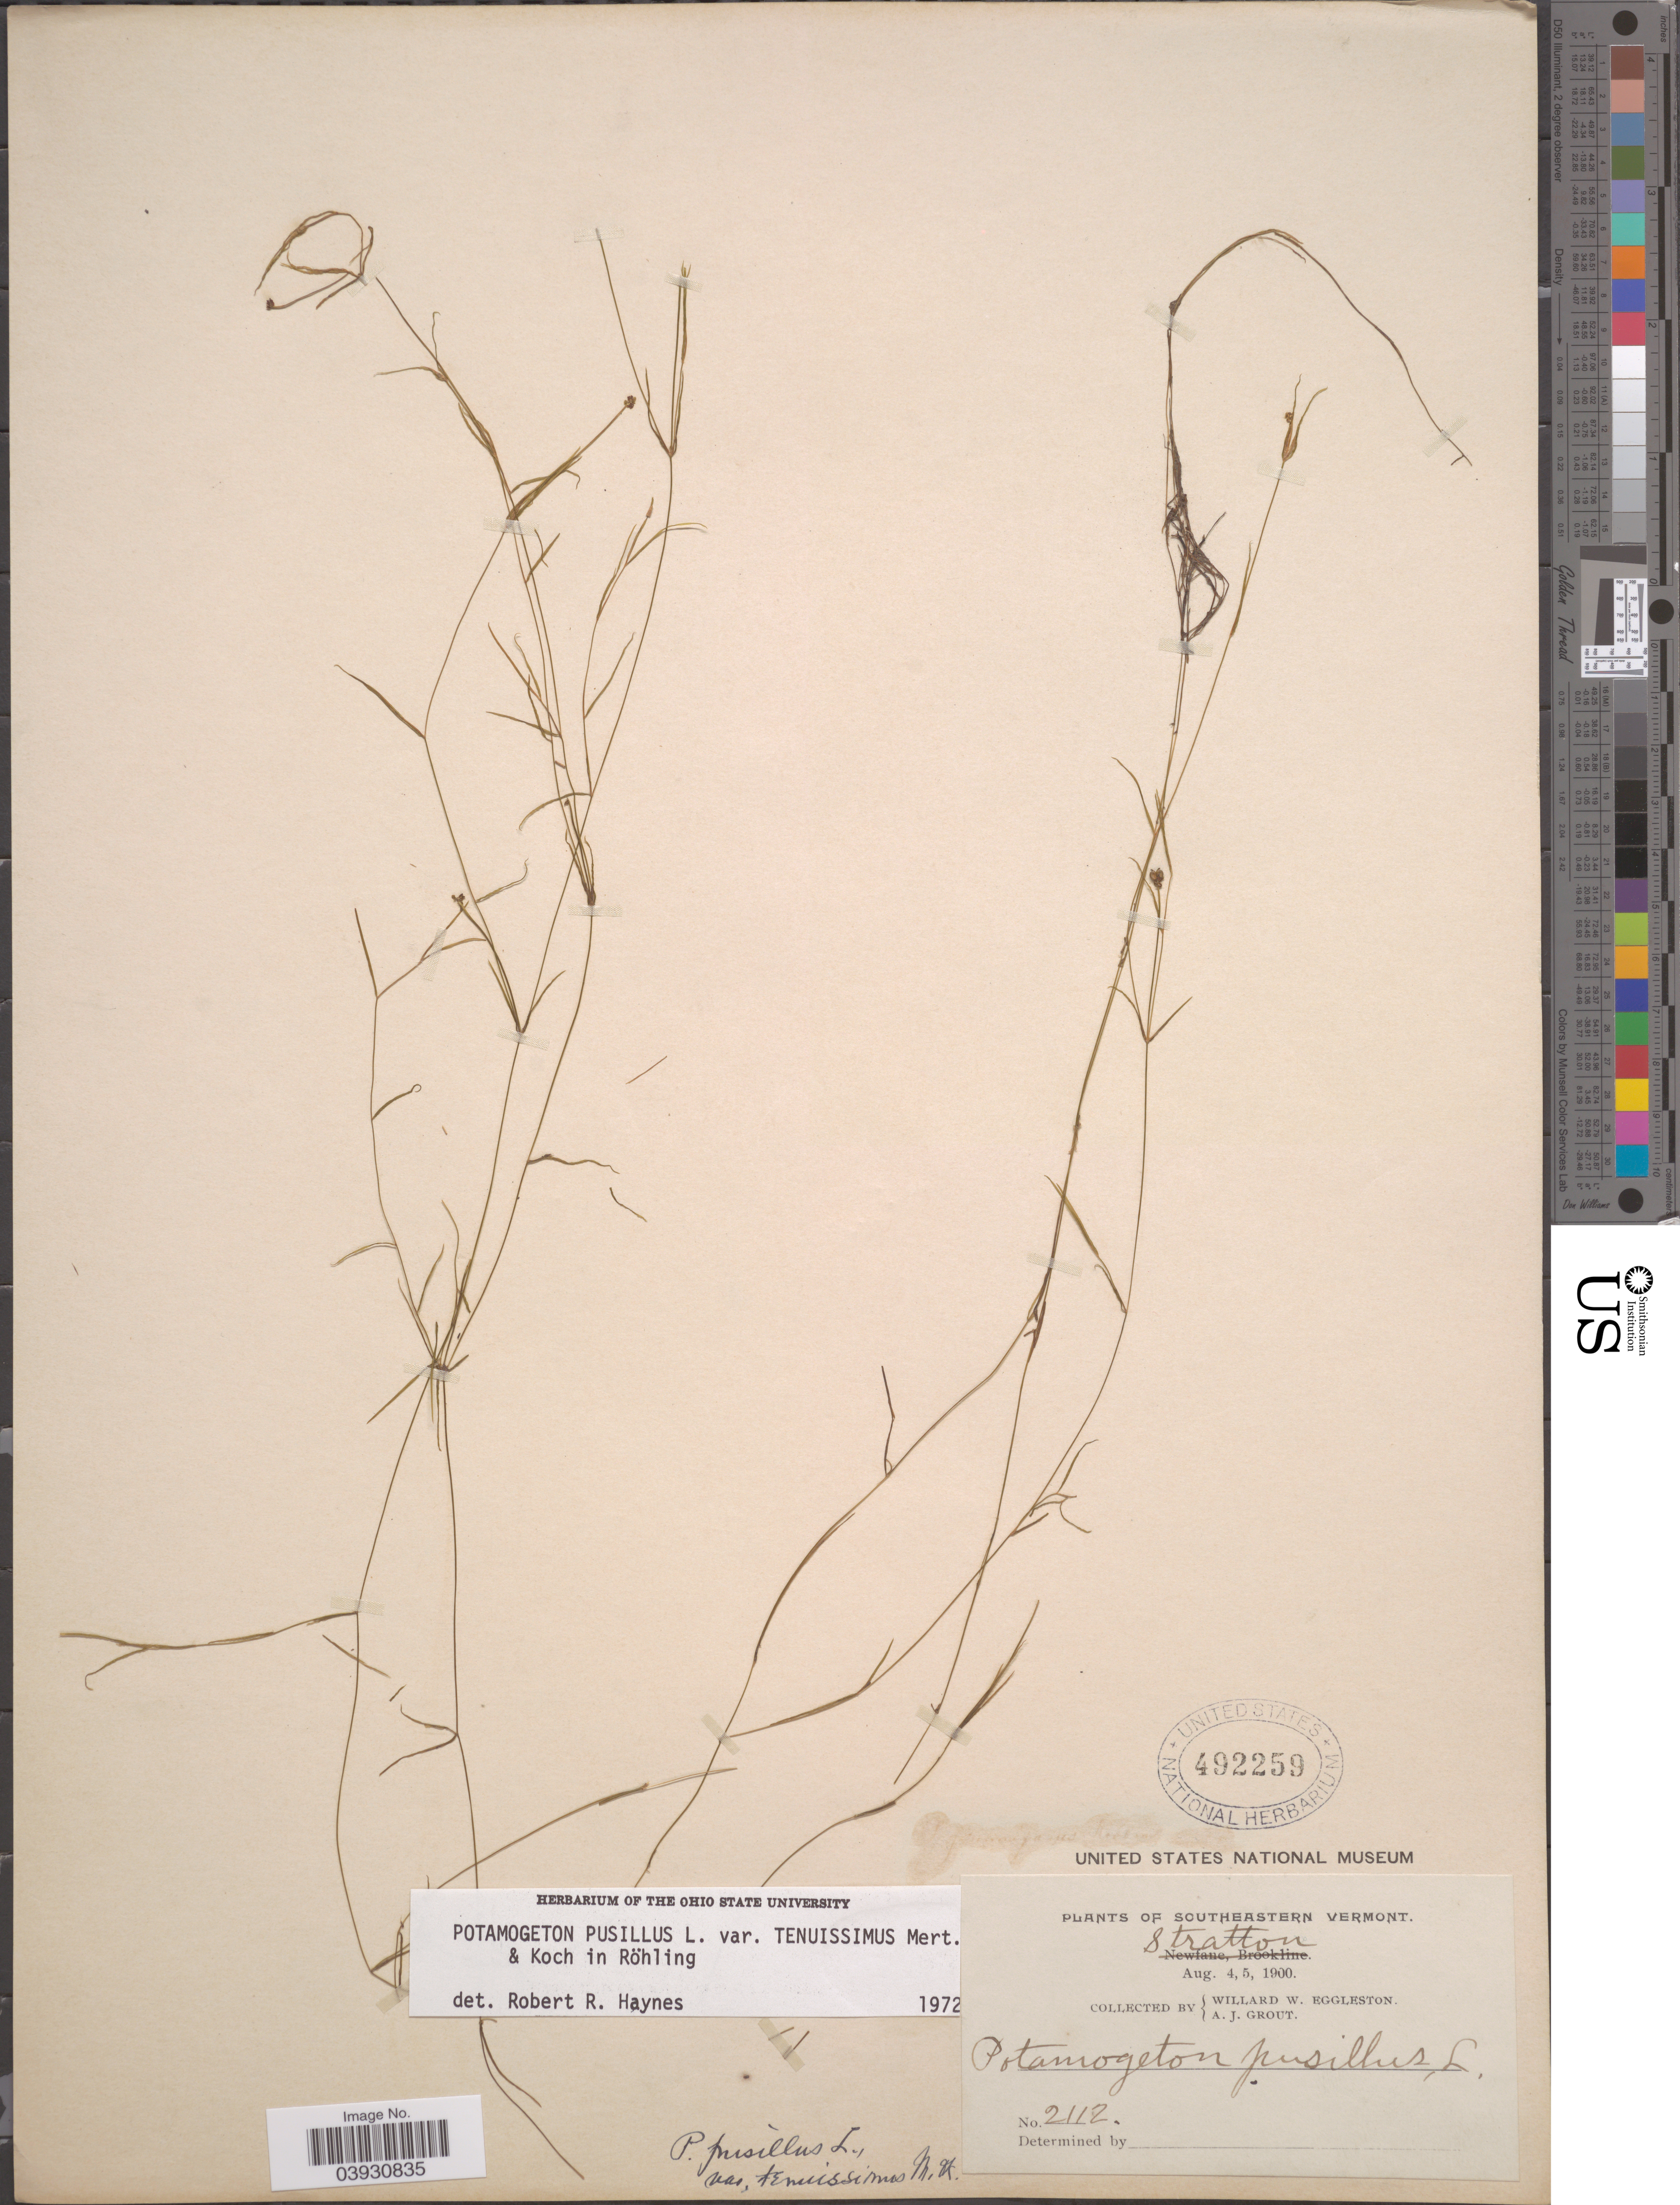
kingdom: Plantae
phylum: Tracheophyta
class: Liliopsida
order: Alismatales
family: Potamogetonaceae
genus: Potamogeton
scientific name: Potamogeton pusillus subsp. tenuissimus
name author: Mert. & W.D.J. Koch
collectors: W. W. Eggleston & A. J. Grout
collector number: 2112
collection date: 1900-08-04/1900-08-05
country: United States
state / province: Vermont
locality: Southeastern Vermont. Stratton.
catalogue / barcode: US 492259